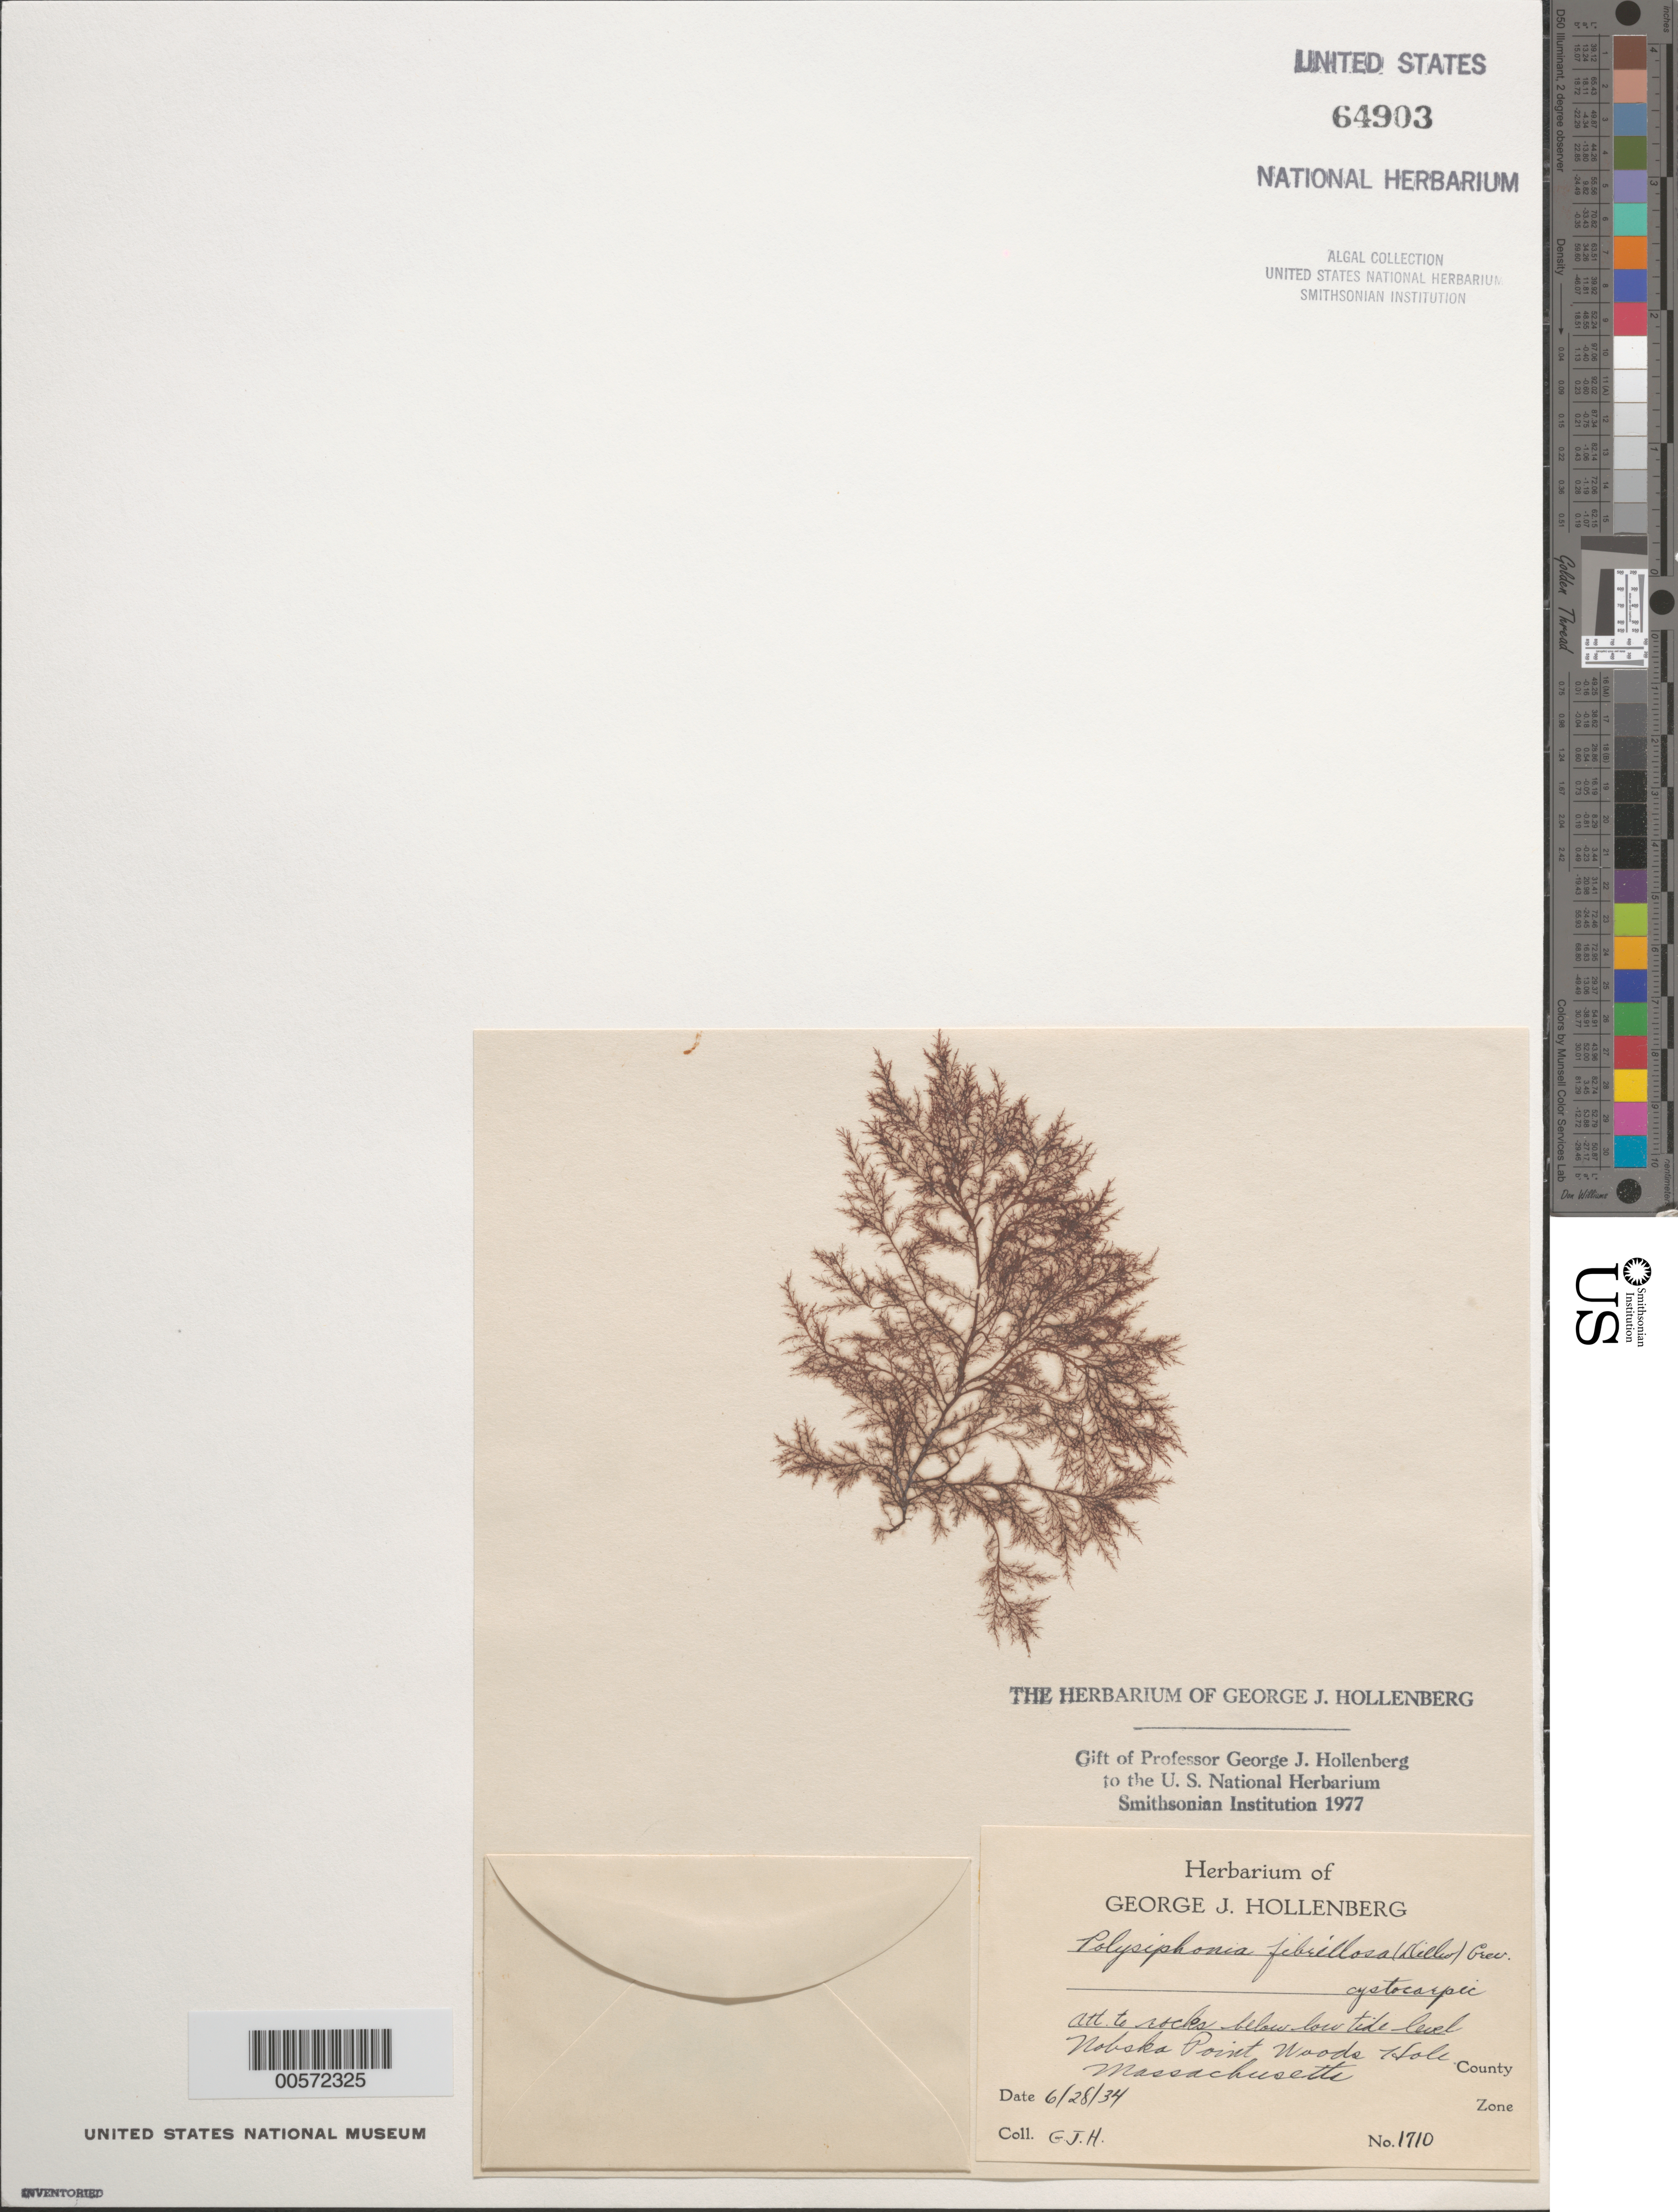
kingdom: Plantae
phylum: Rhodophyta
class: Florideophyceae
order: Ceramiales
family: Rhodomelaceae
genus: Leptosiphonia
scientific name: Leptosiphonia fibrillosa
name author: (C. Agardh) Savoie & G.W. Saunders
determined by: Algae name updating Project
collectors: G. Hollenberg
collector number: GJH 1710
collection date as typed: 28 Jun 1934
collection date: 1934-06-28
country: United States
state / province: Massachusetts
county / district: Barnstable County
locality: Woods Hole, Nobska Point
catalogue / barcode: US 64903